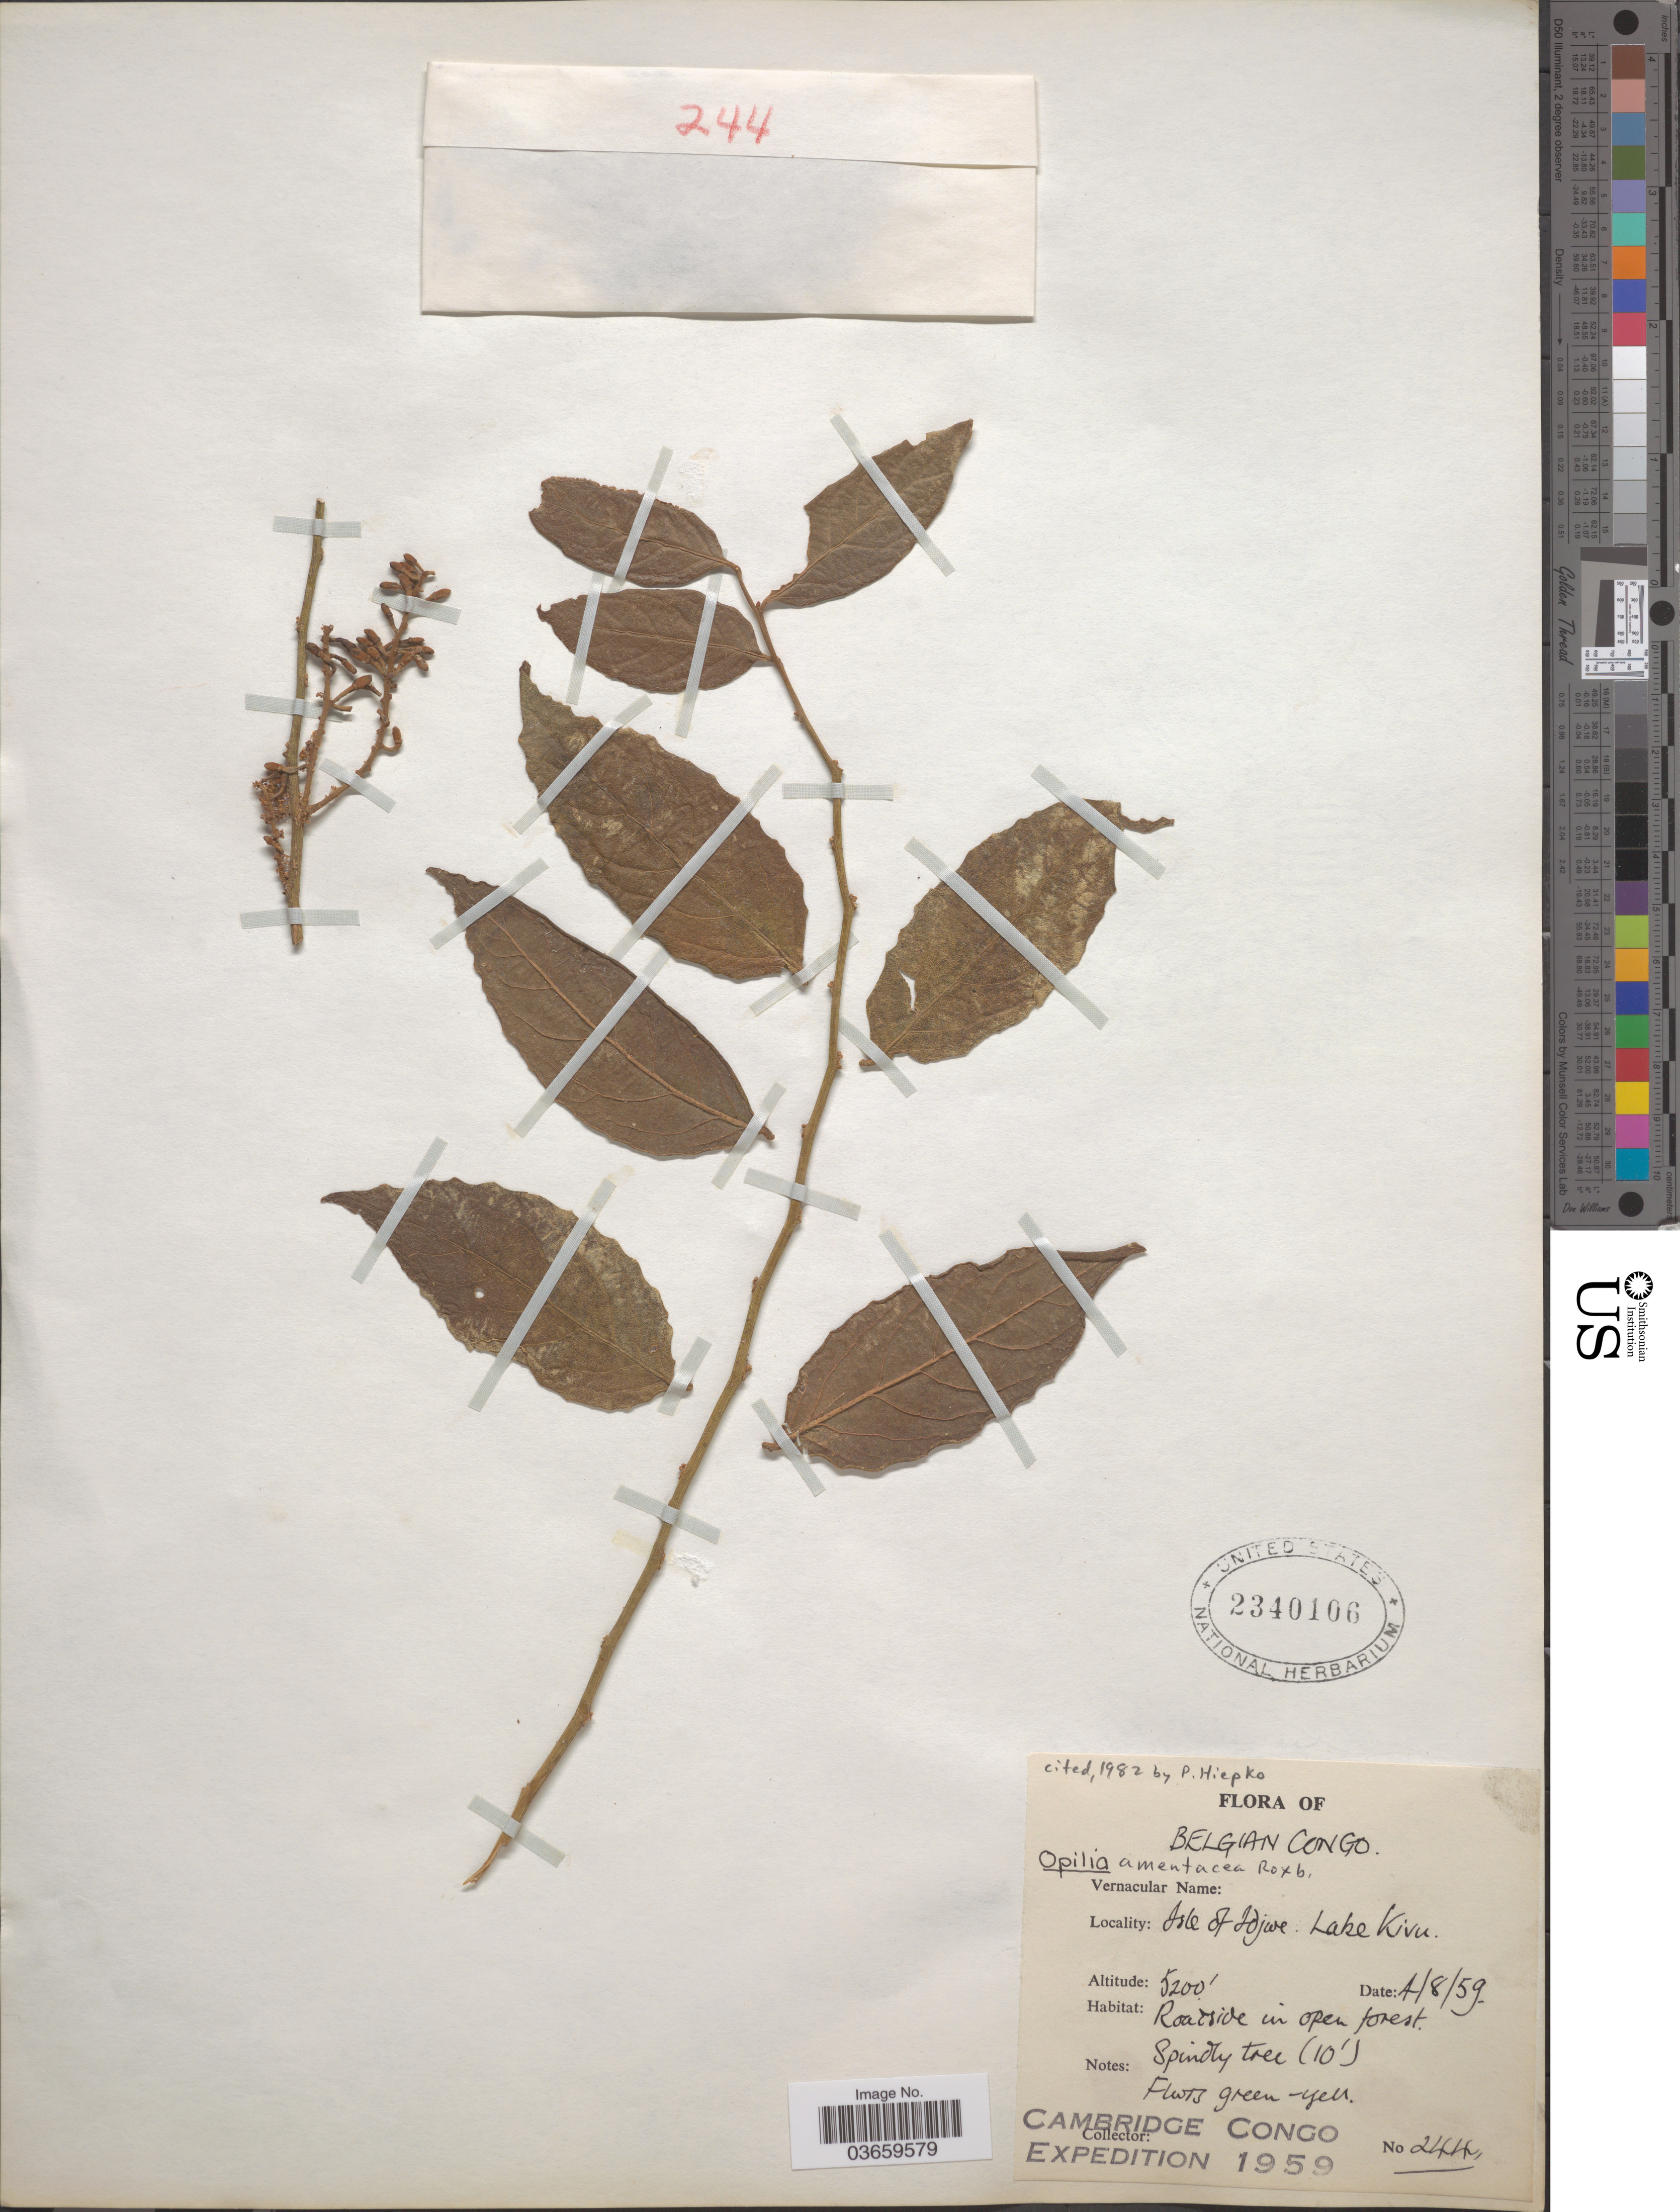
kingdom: Plantae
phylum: Tracheophyta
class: Magnoliopsida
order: Santalales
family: Opiliaceae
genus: Opilia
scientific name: Opilia amentacea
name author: Roxb.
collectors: Cambridge Congo Expedition 1959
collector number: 244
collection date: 1959-08-04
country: Congo, Democratic Republic of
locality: Belgian Congo. Isle of Idjwe. Lake Kivu.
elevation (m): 1585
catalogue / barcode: US 2340106